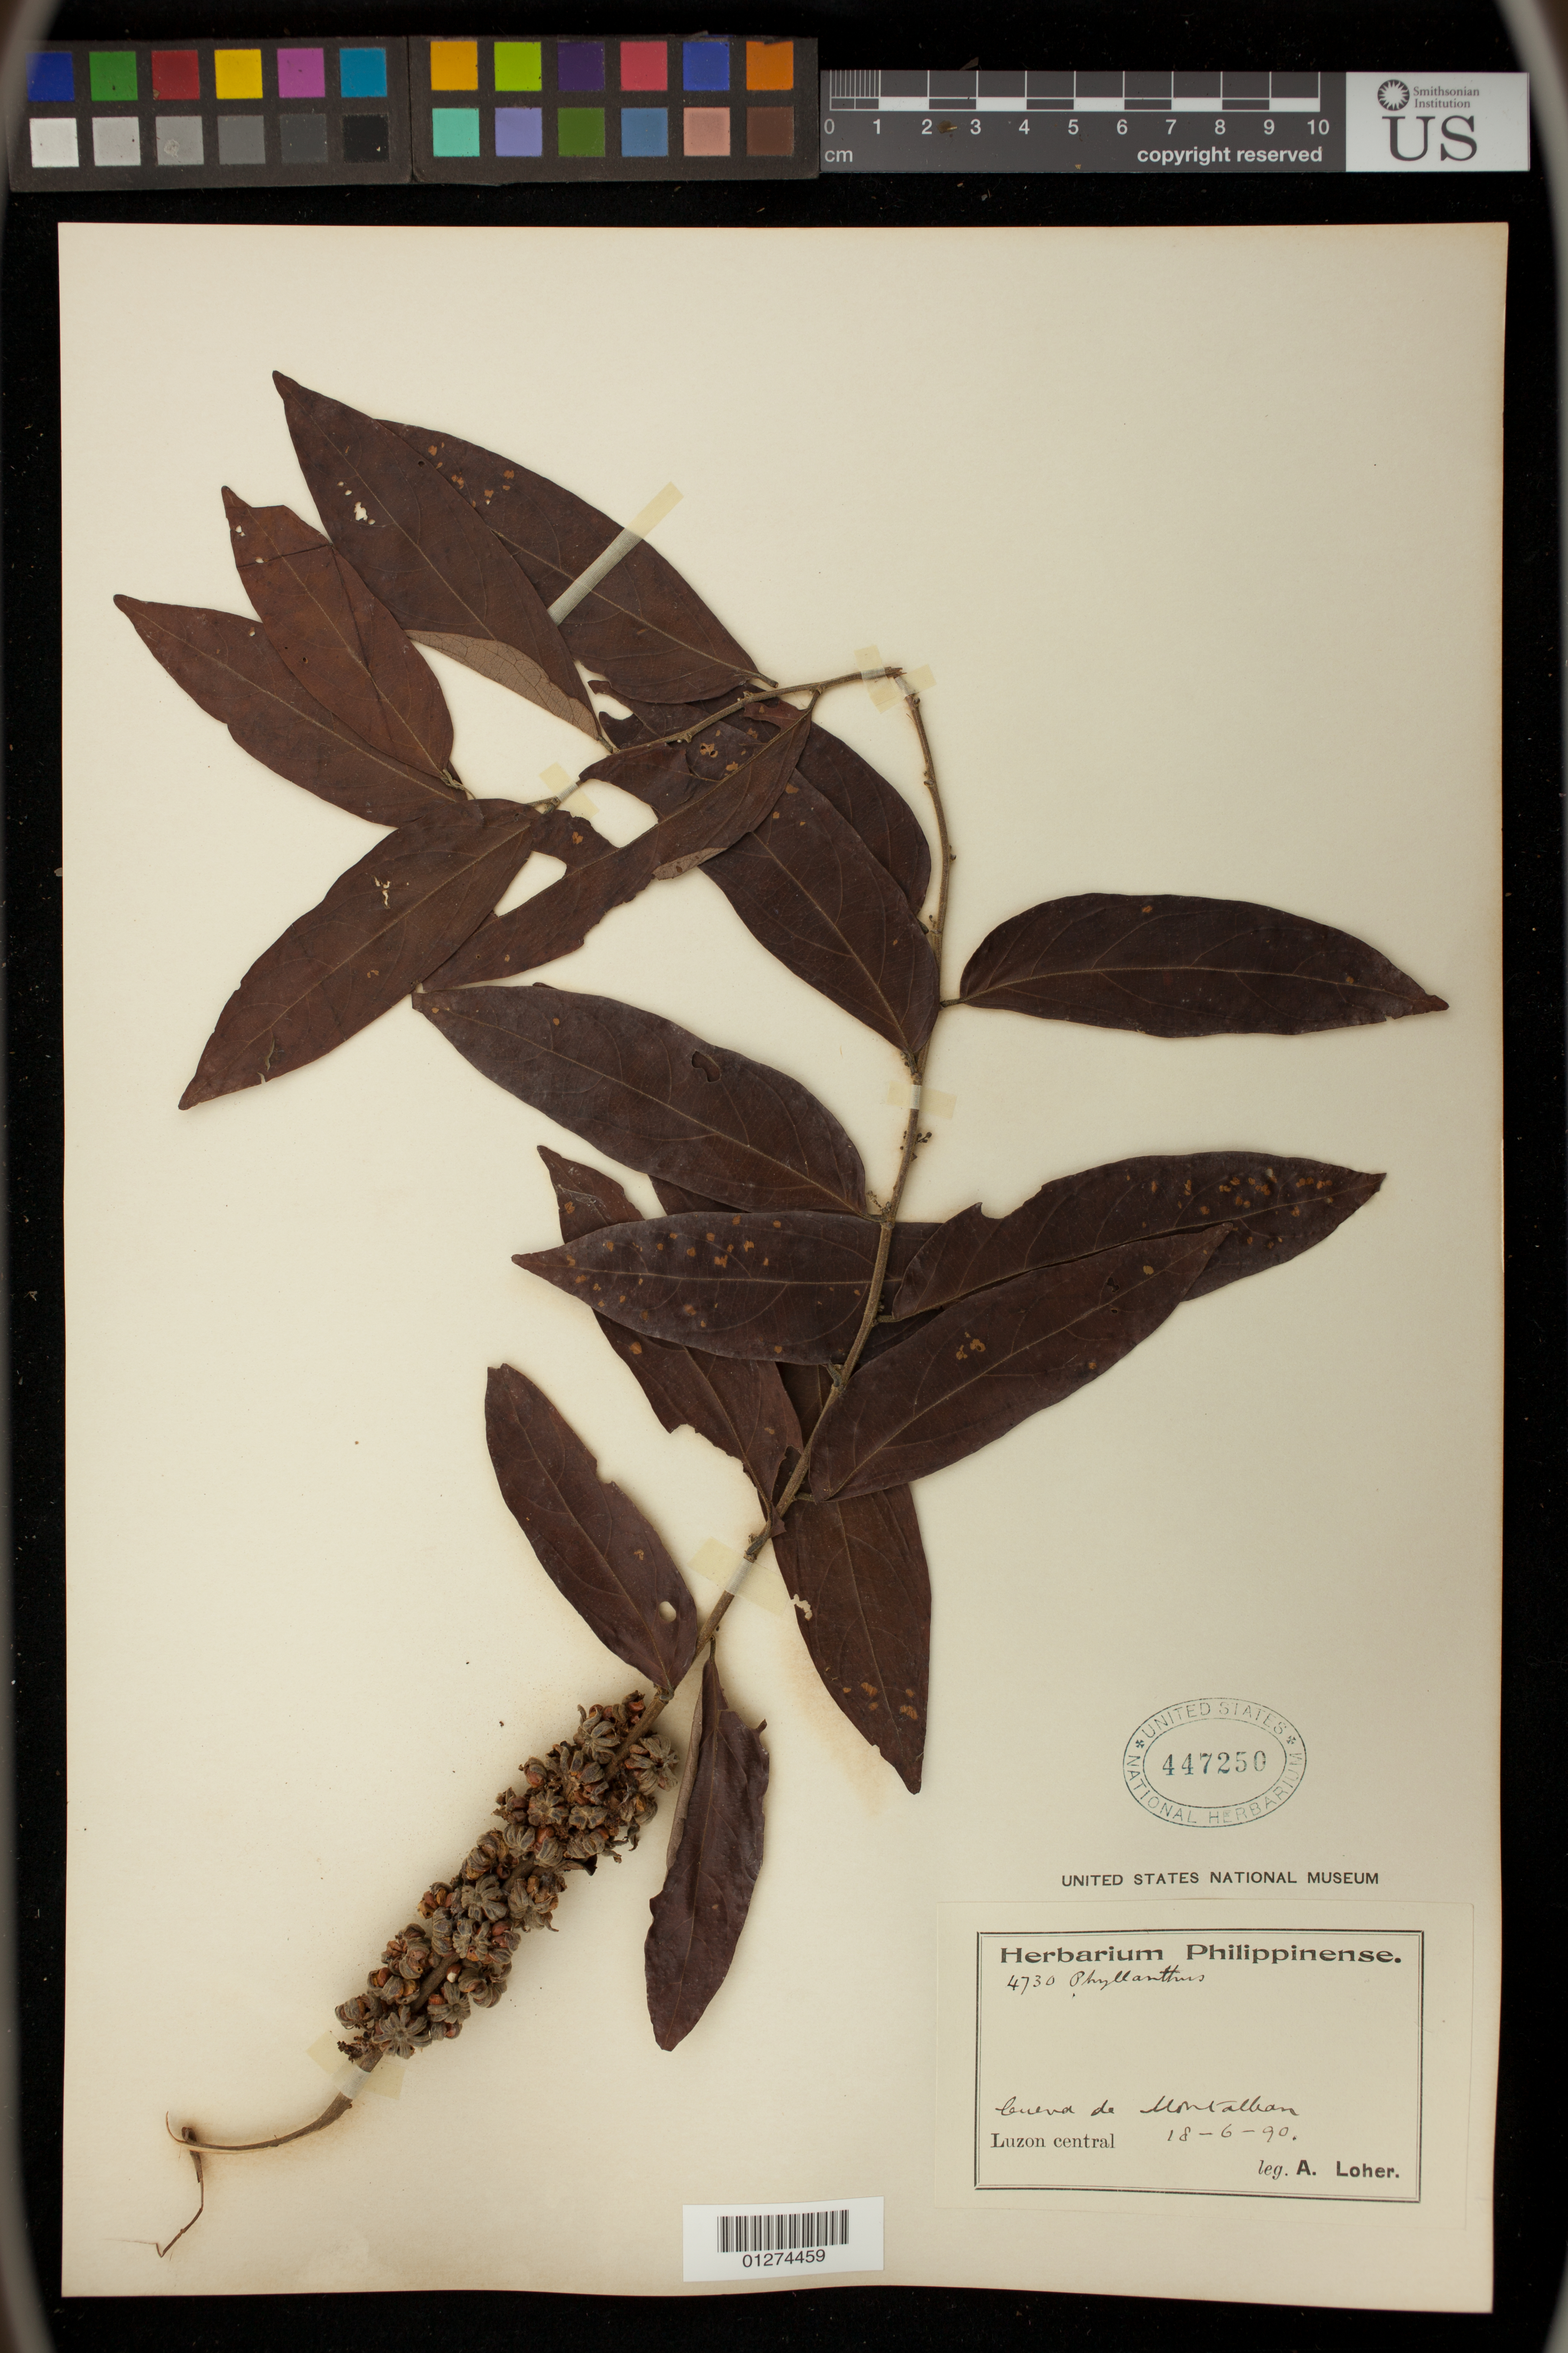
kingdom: Plantae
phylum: Tracheophyta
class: Magnoliopsida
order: Malpighiales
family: Phyllanthaceae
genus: Glochidion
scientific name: Glochidion sp.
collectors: A. Loher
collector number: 4730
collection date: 1890-06-18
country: Philippines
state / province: Calabarzon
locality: Cueva de Montalban, Luzon central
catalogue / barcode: US 447250